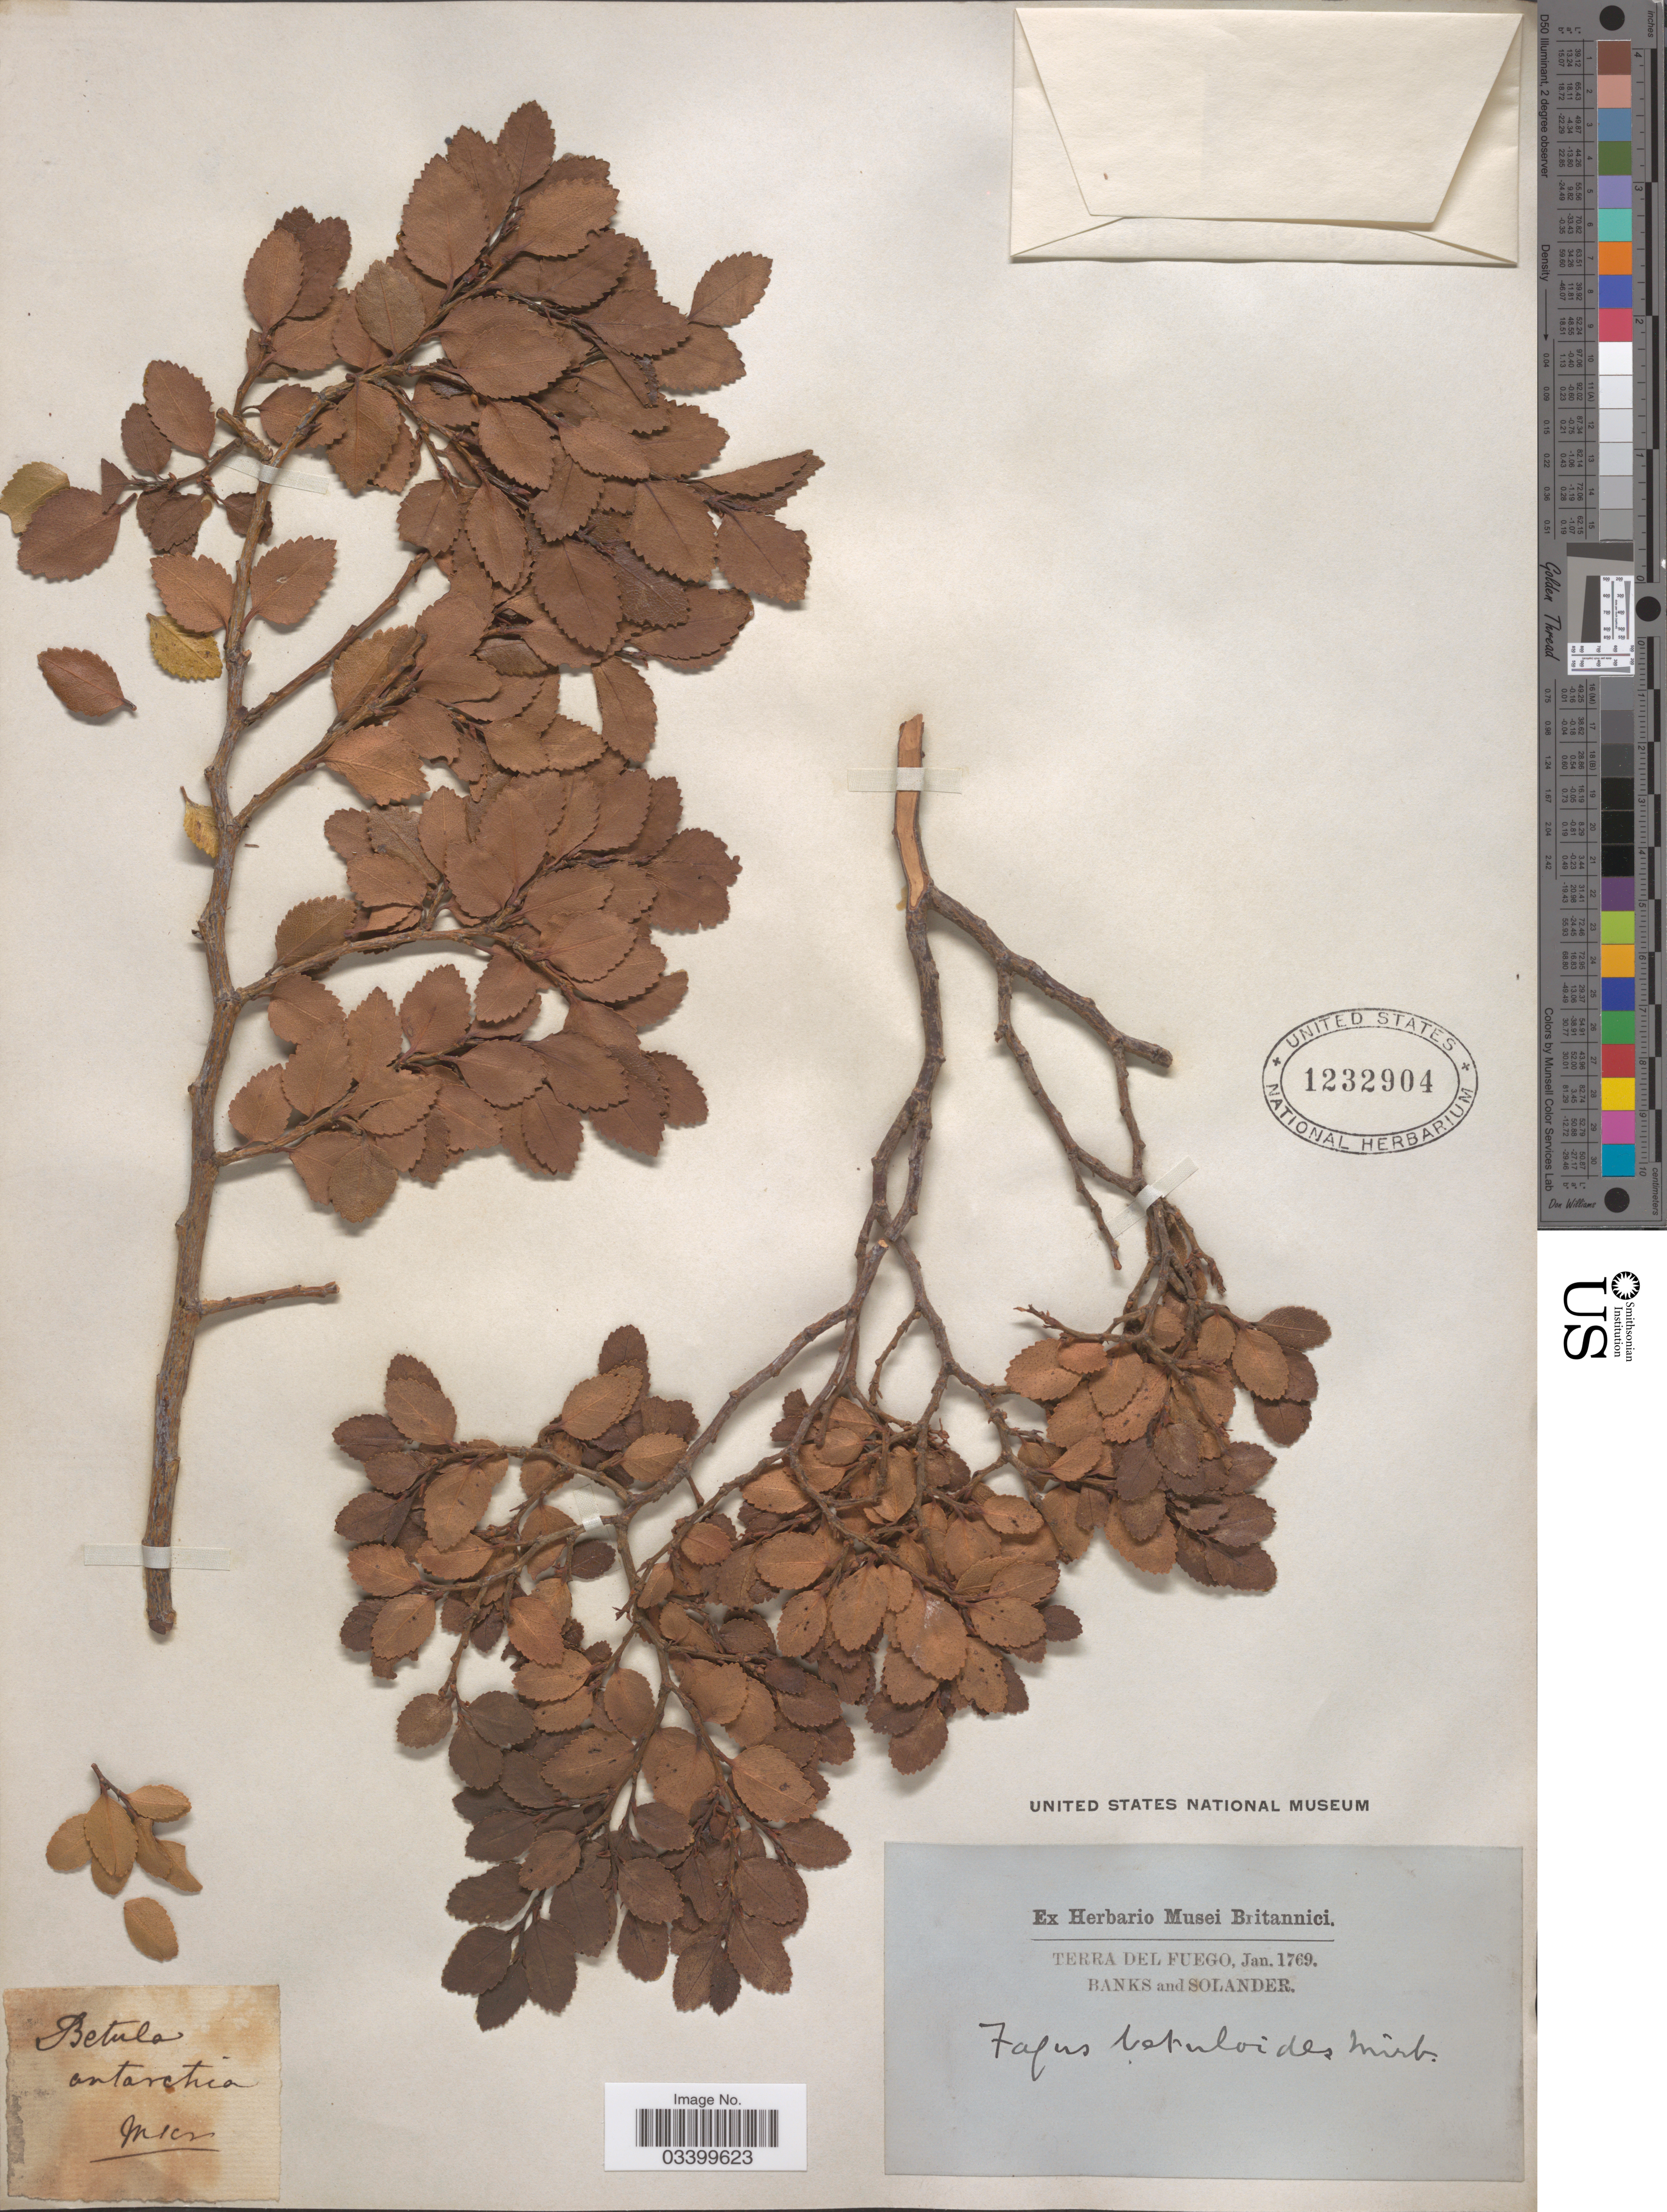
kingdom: Plantae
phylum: Tracheophyta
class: Magnoliopsida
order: Fagales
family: Nothofagaceae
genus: Nothofagus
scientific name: Nothofagus betuloides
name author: (Mirb.) Oerst.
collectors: -- Banks & -- Solander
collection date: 1769-01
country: Argentina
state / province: Tierra del Fuego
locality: Terra del Fuego.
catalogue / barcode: US 1232904